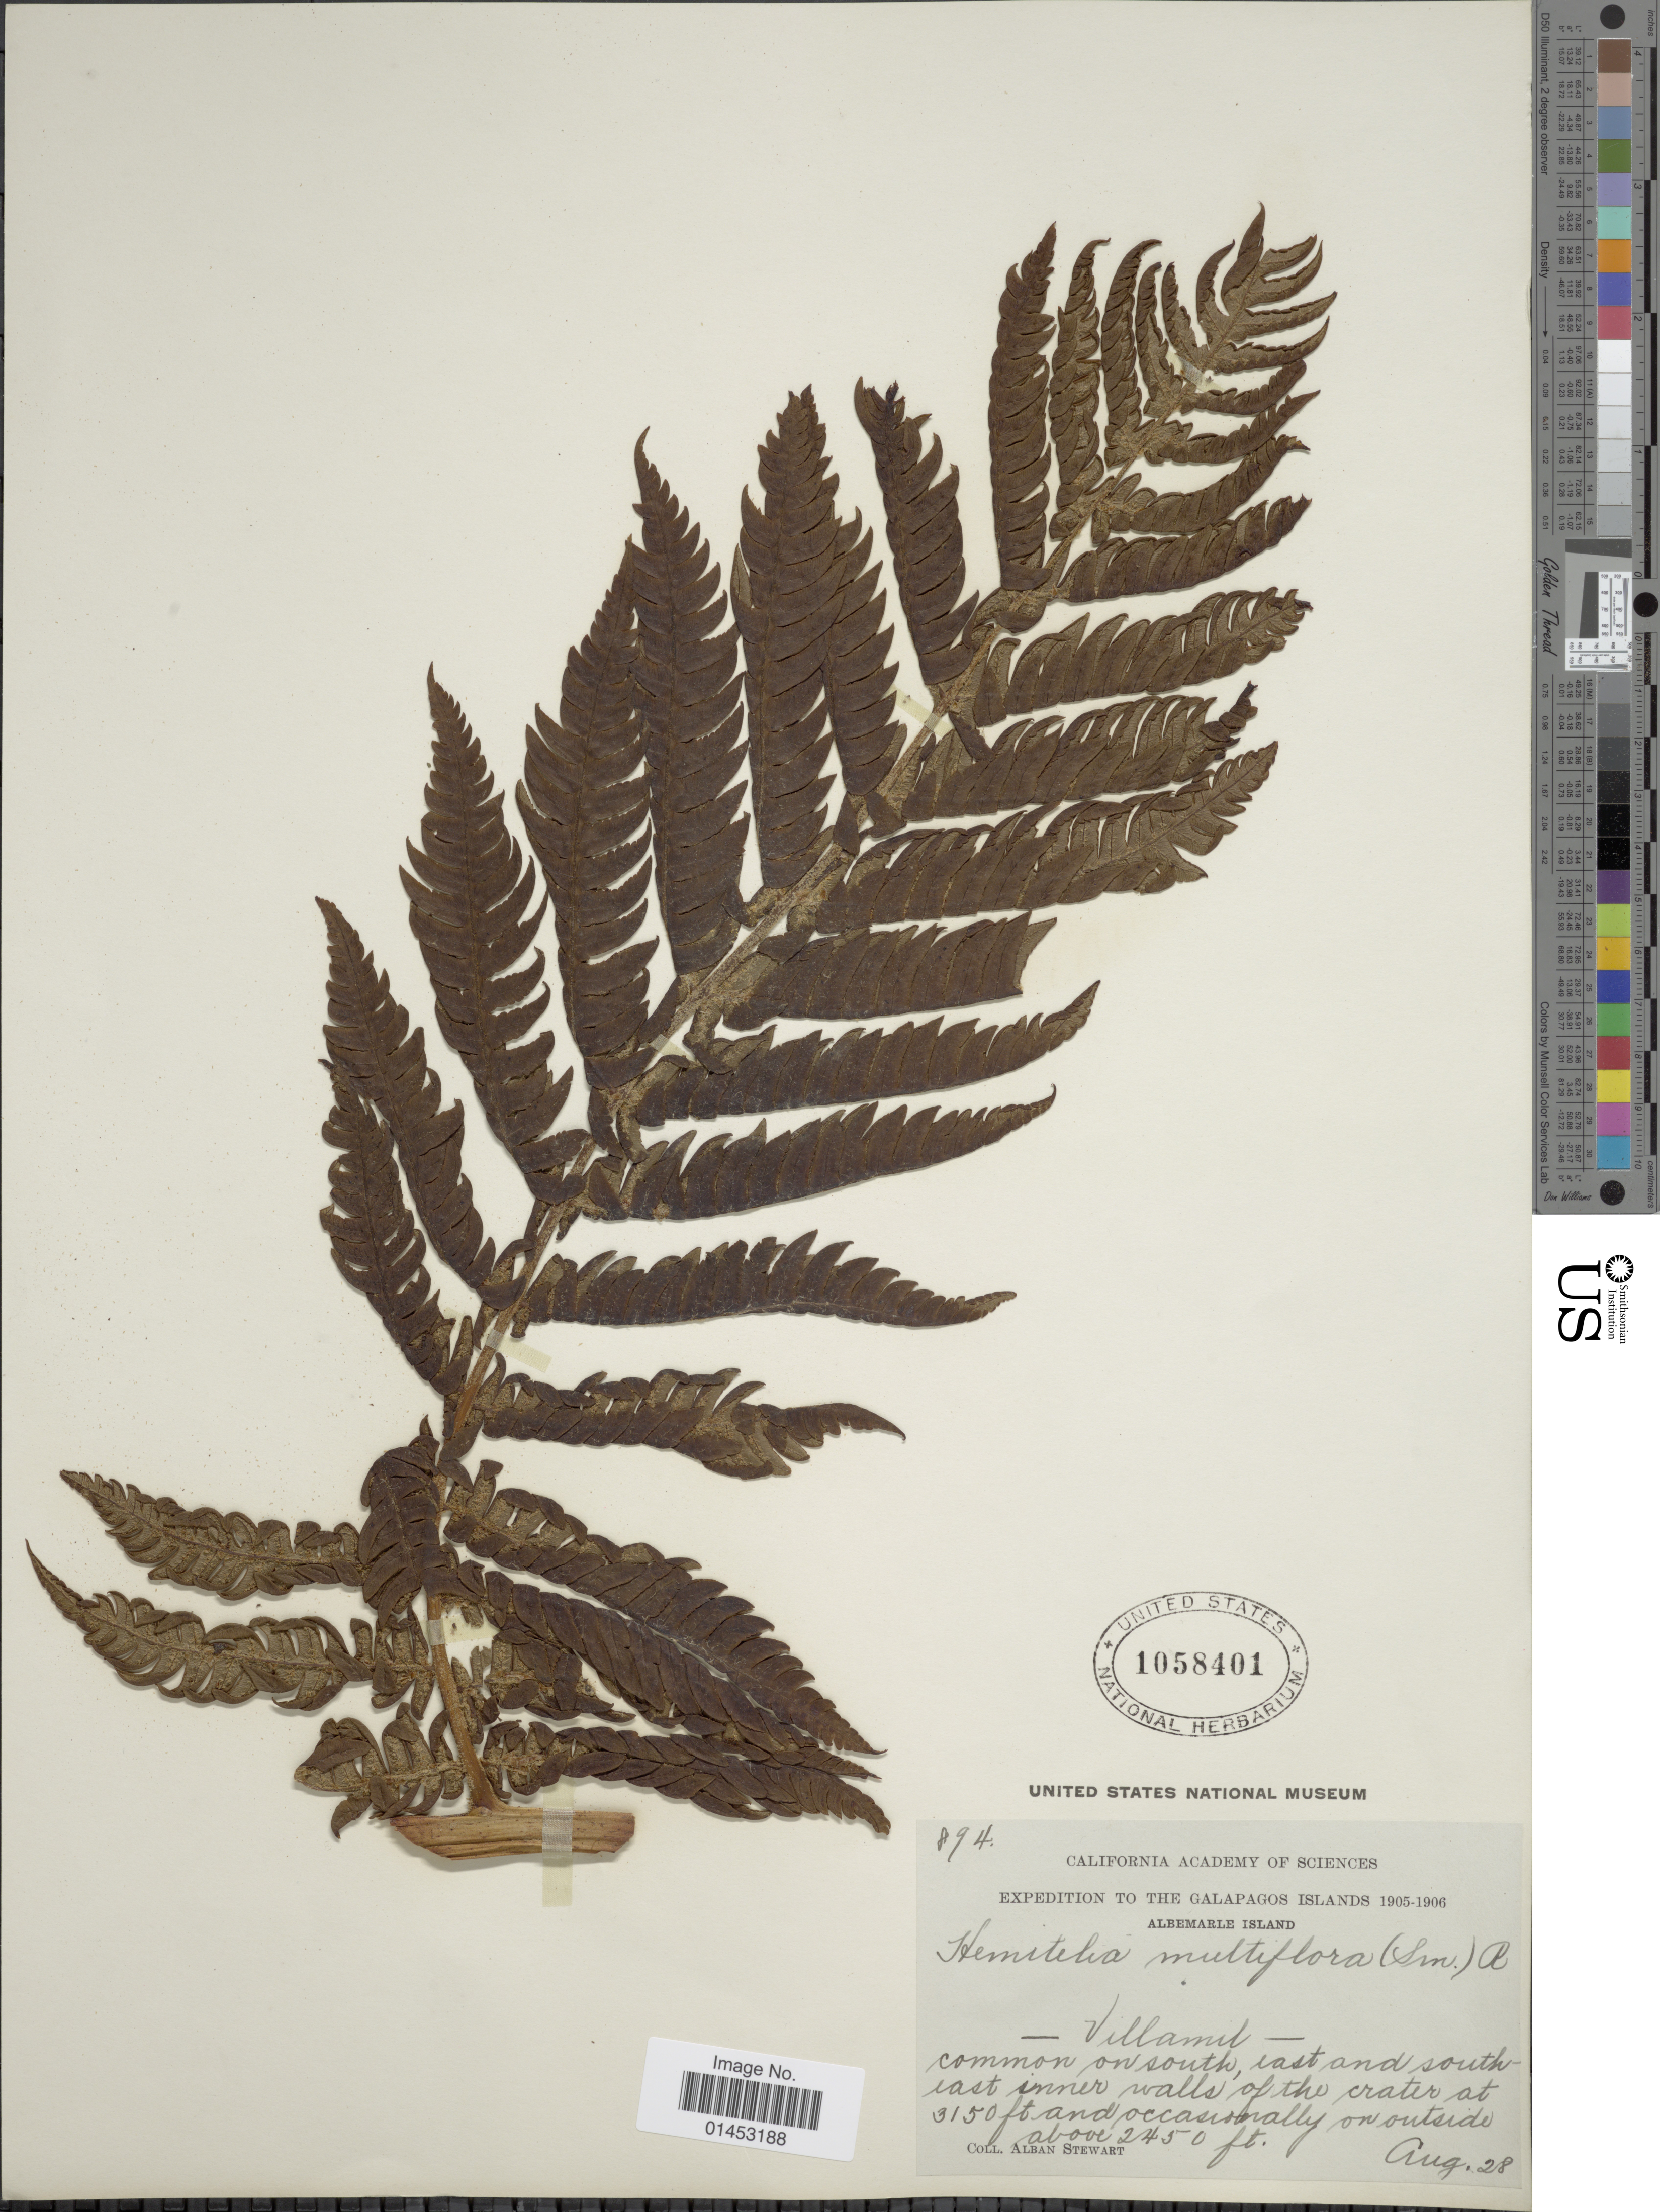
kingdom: Plantae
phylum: Tracheophyta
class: Polypodiopsida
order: Cyatheales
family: Cyatheaceae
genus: Cyathea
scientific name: Cyathea weatherbyana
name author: (C.V. Morton) C.V. Morton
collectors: A. Stewart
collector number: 894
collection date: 1905-08-28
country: Ecuador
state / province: Colón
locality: Galapagos Islands, Albemarle Island, James Island, Villamil, common on south, east and southeast inner walls of the crater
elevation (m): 747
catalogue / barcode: US 1058401